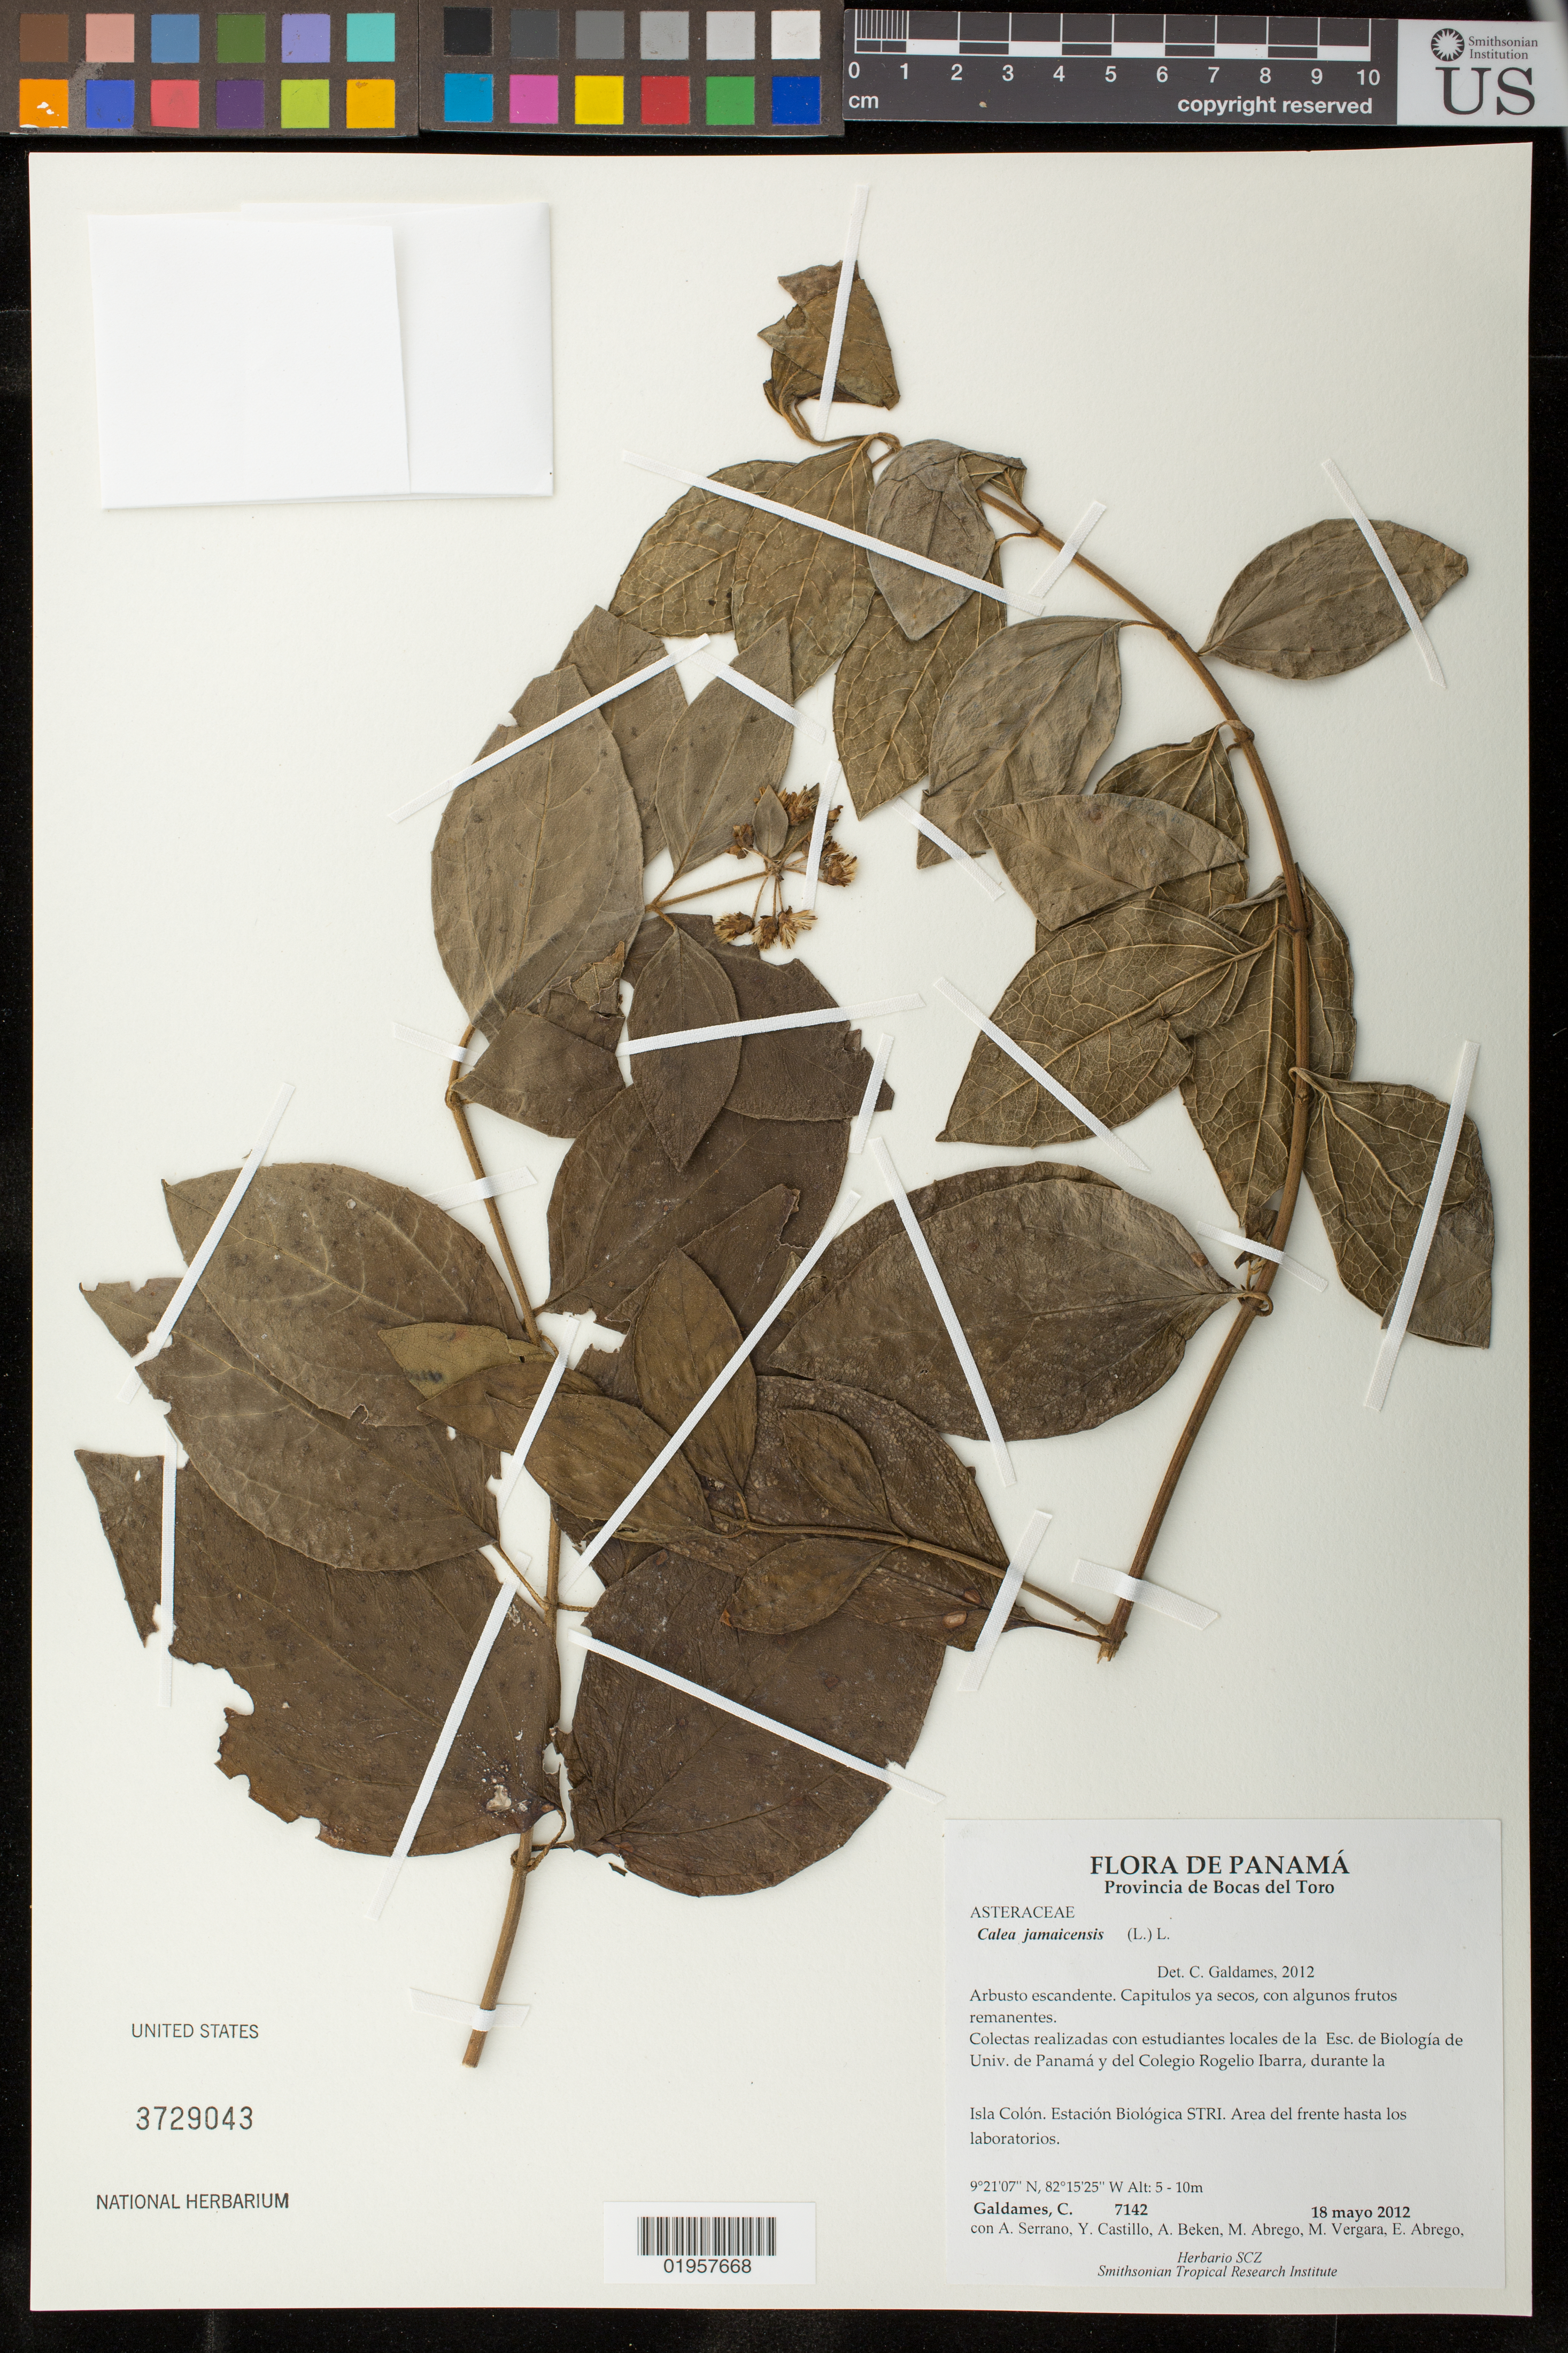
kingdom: Plantae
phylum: Tracheophyta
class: Magnoliopsida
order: Asterales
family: Asteraceae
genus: Calea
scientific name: Calea trichotoma var. peckii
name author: Wussow &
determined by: Bueno, Vinicius Resende, (ICN), Universidade Federal do Rio Grande do Sul (BRAZIL)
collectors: C. Galdames, A. Serrano, Y. Castillo, A. Beken, M. Abrego, M. Vergara & E. Abrego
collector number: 7142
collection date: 2012-05-18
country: Panama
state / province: Bocas del Toro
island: Colón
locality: Isla Colón. Estación Biológica STRI. Area del frente hasta los laboratorios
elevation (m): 5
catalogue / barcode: US 3729043